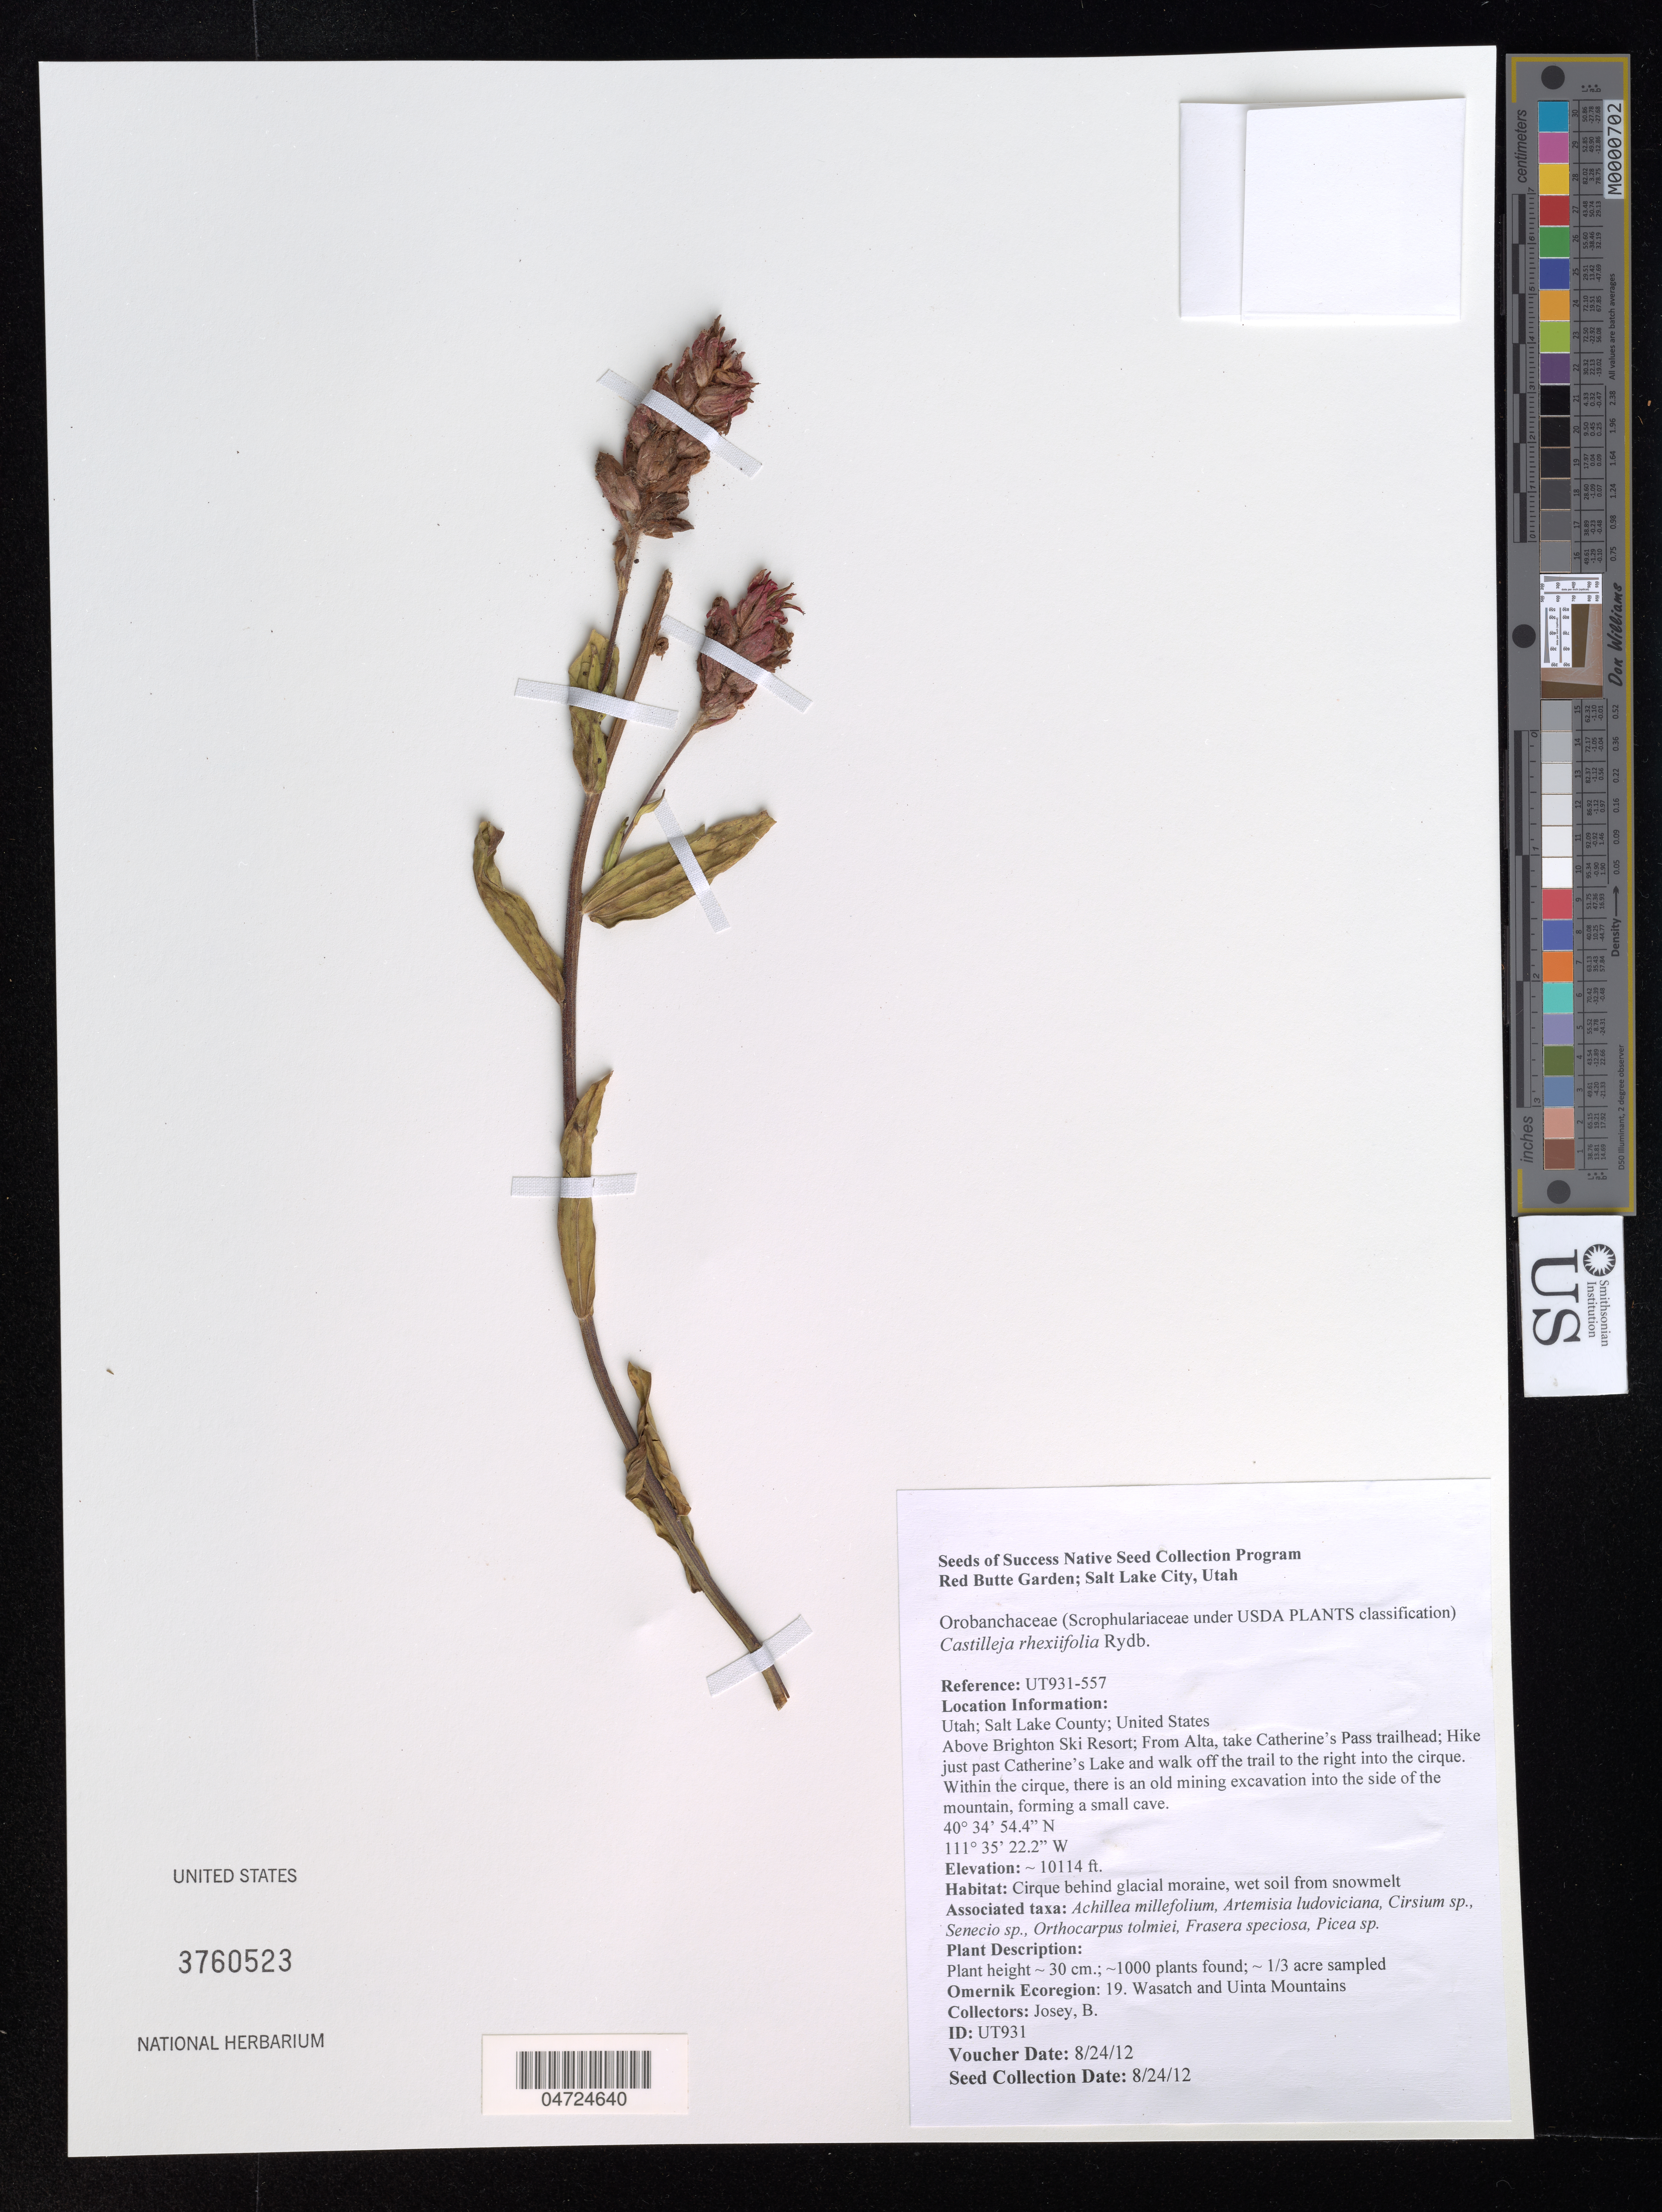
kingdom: Plantae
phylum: Tracheophyta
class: Magnoliopsida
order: Lamiales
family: Orobanchaceae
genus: Castilleja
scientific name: Castilleja rhexiifolia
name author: Rydb.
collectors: B. Josey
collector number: UT931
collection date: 2012-08-24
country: United States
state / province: Utah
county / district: Salt Lake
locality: Salt Lake County. Above Brighton Ski Resort; From Alta, take Catherine's Pass trailhead; Hike just past Catherine's Lake and walk off the trail to the right into the cirque. Within the cirque, there is an old mining excavation into the side of the mountain, forming a small cave. Omernik Ecoregion: 19. Wasatch and Uinta Mountains.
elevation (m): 3083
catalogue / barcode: US 3760523